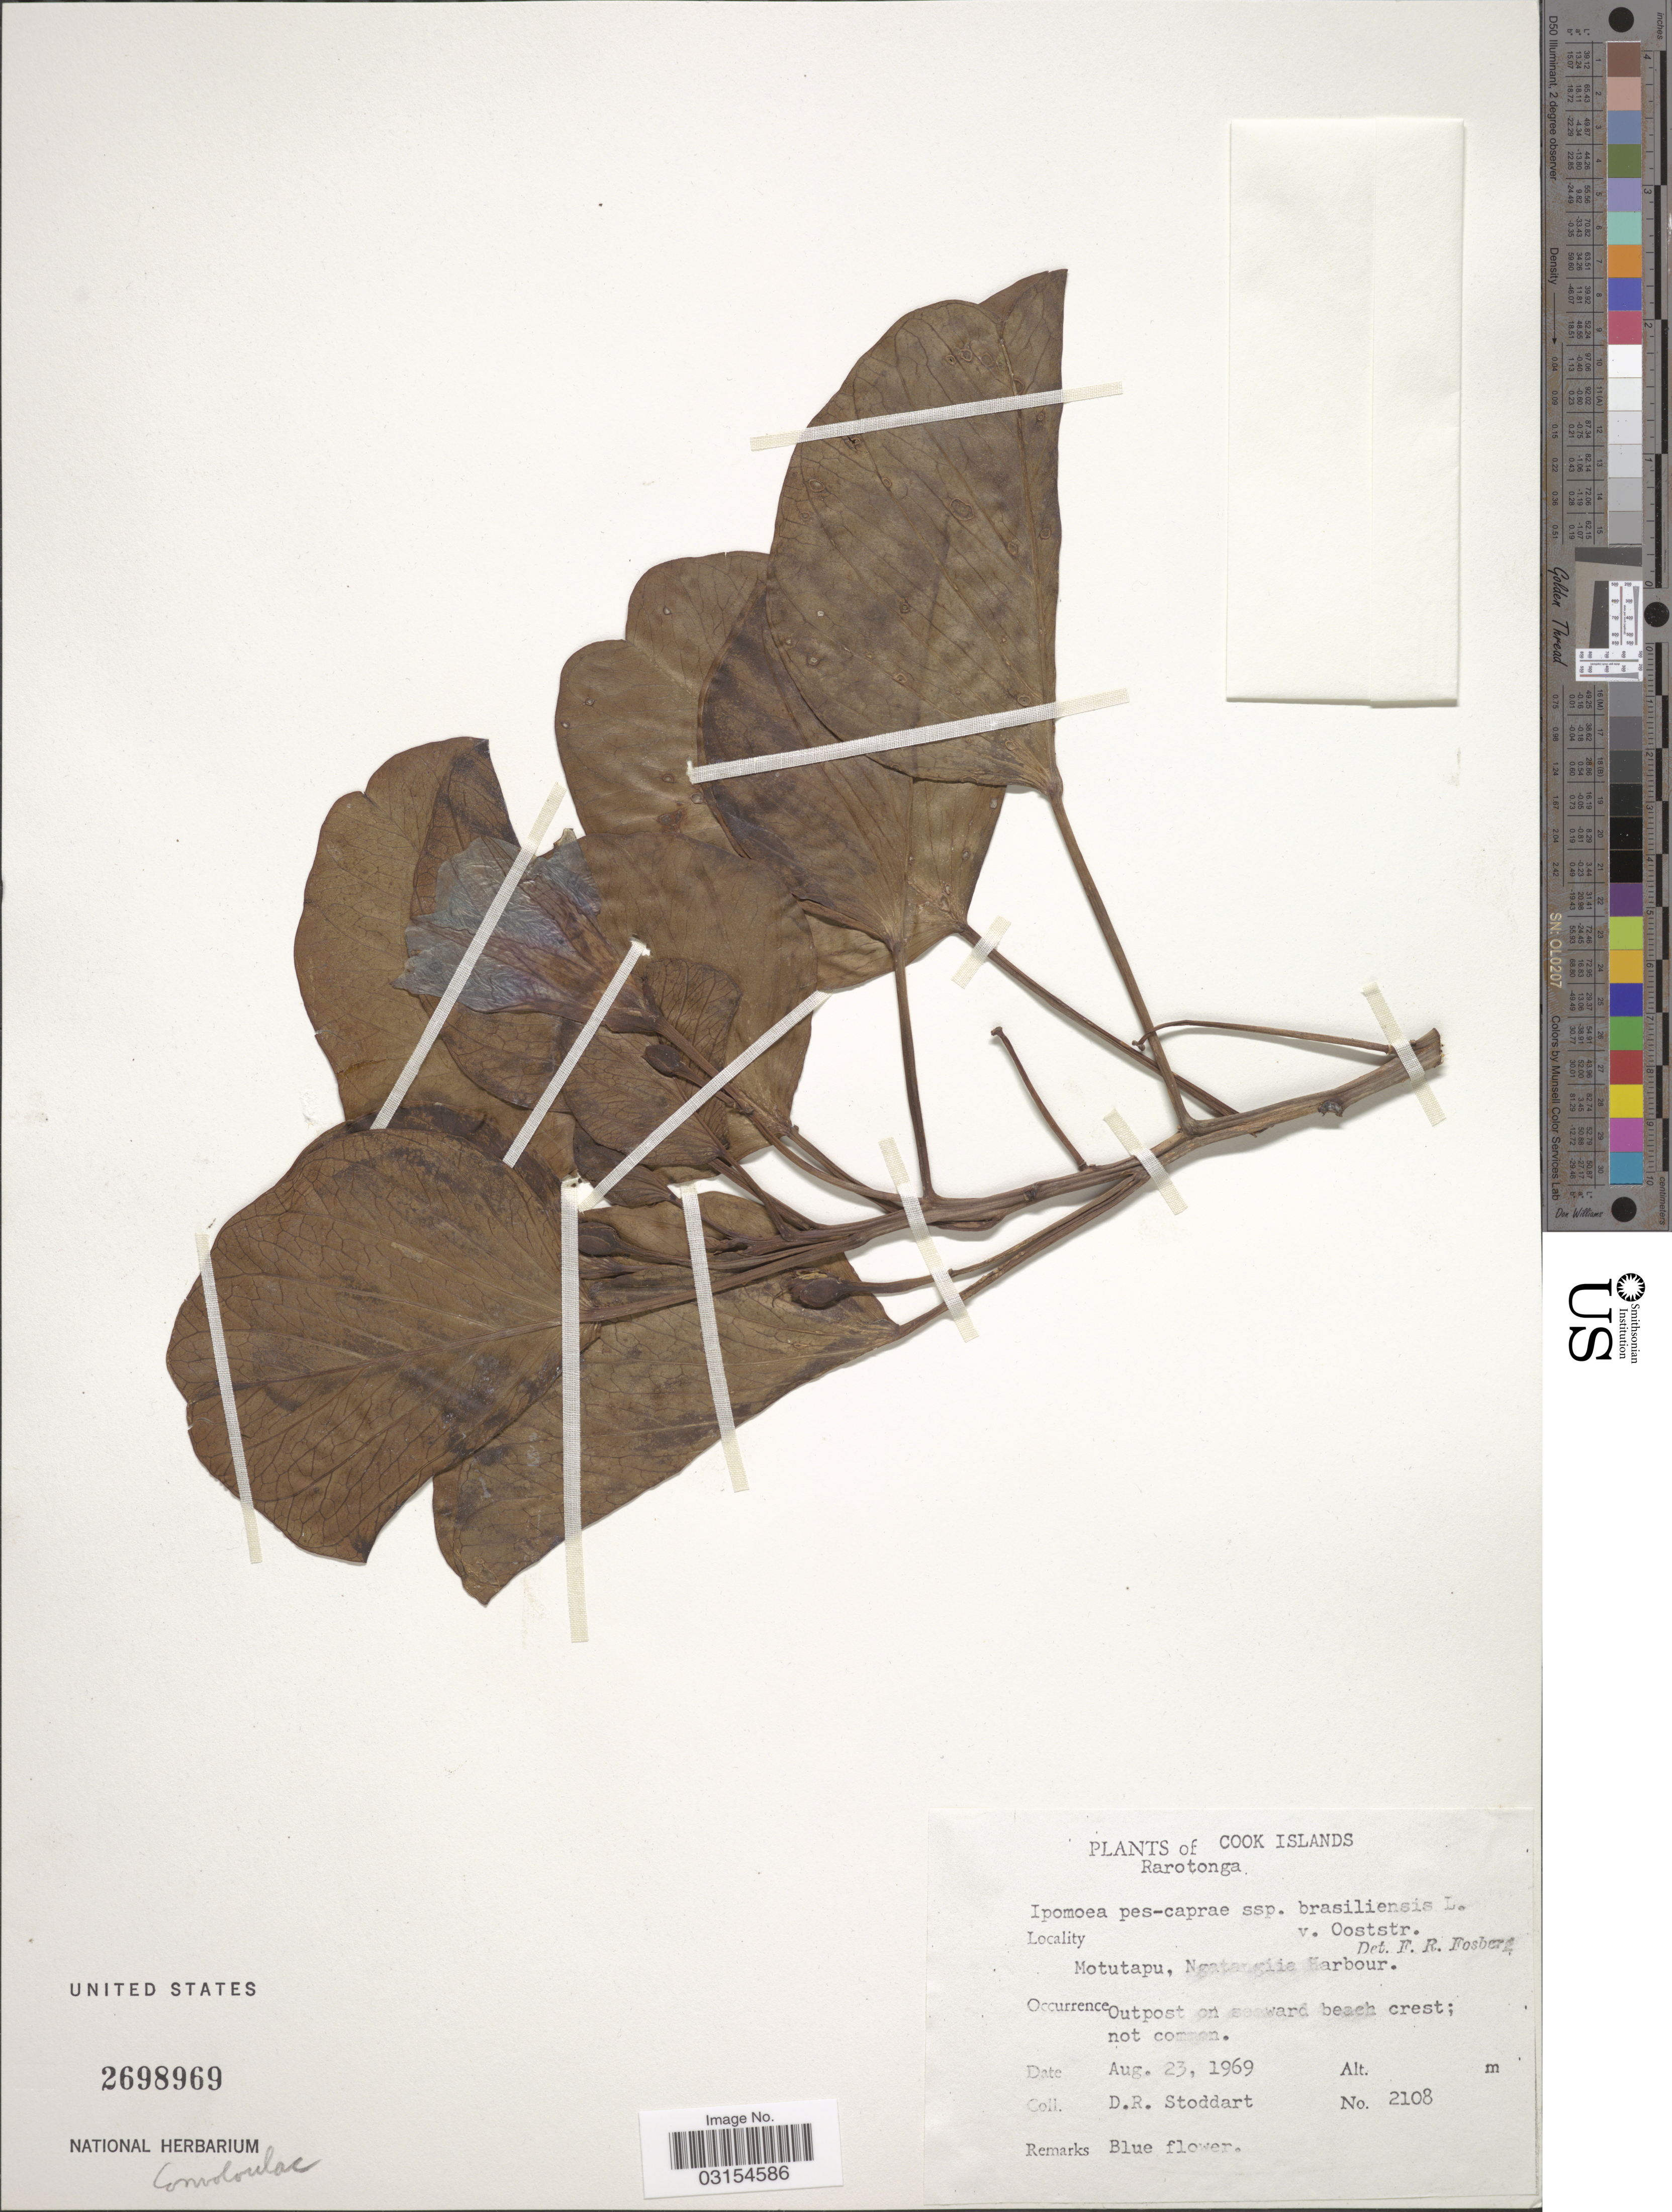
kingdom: Plantae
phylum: Tracheophyta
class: Magnoliopsida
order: Solanales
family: Convolvulaceae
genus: Ipomoea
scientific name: Ipomoea pes-caprae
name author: (L.) R. Br.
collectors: D. R. Stoddart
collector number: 2108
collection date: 1969-08-23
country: Cook Islands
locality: Rarotonga. Motutapu, Ngatangiia Harbour.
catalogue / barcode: US 2698969